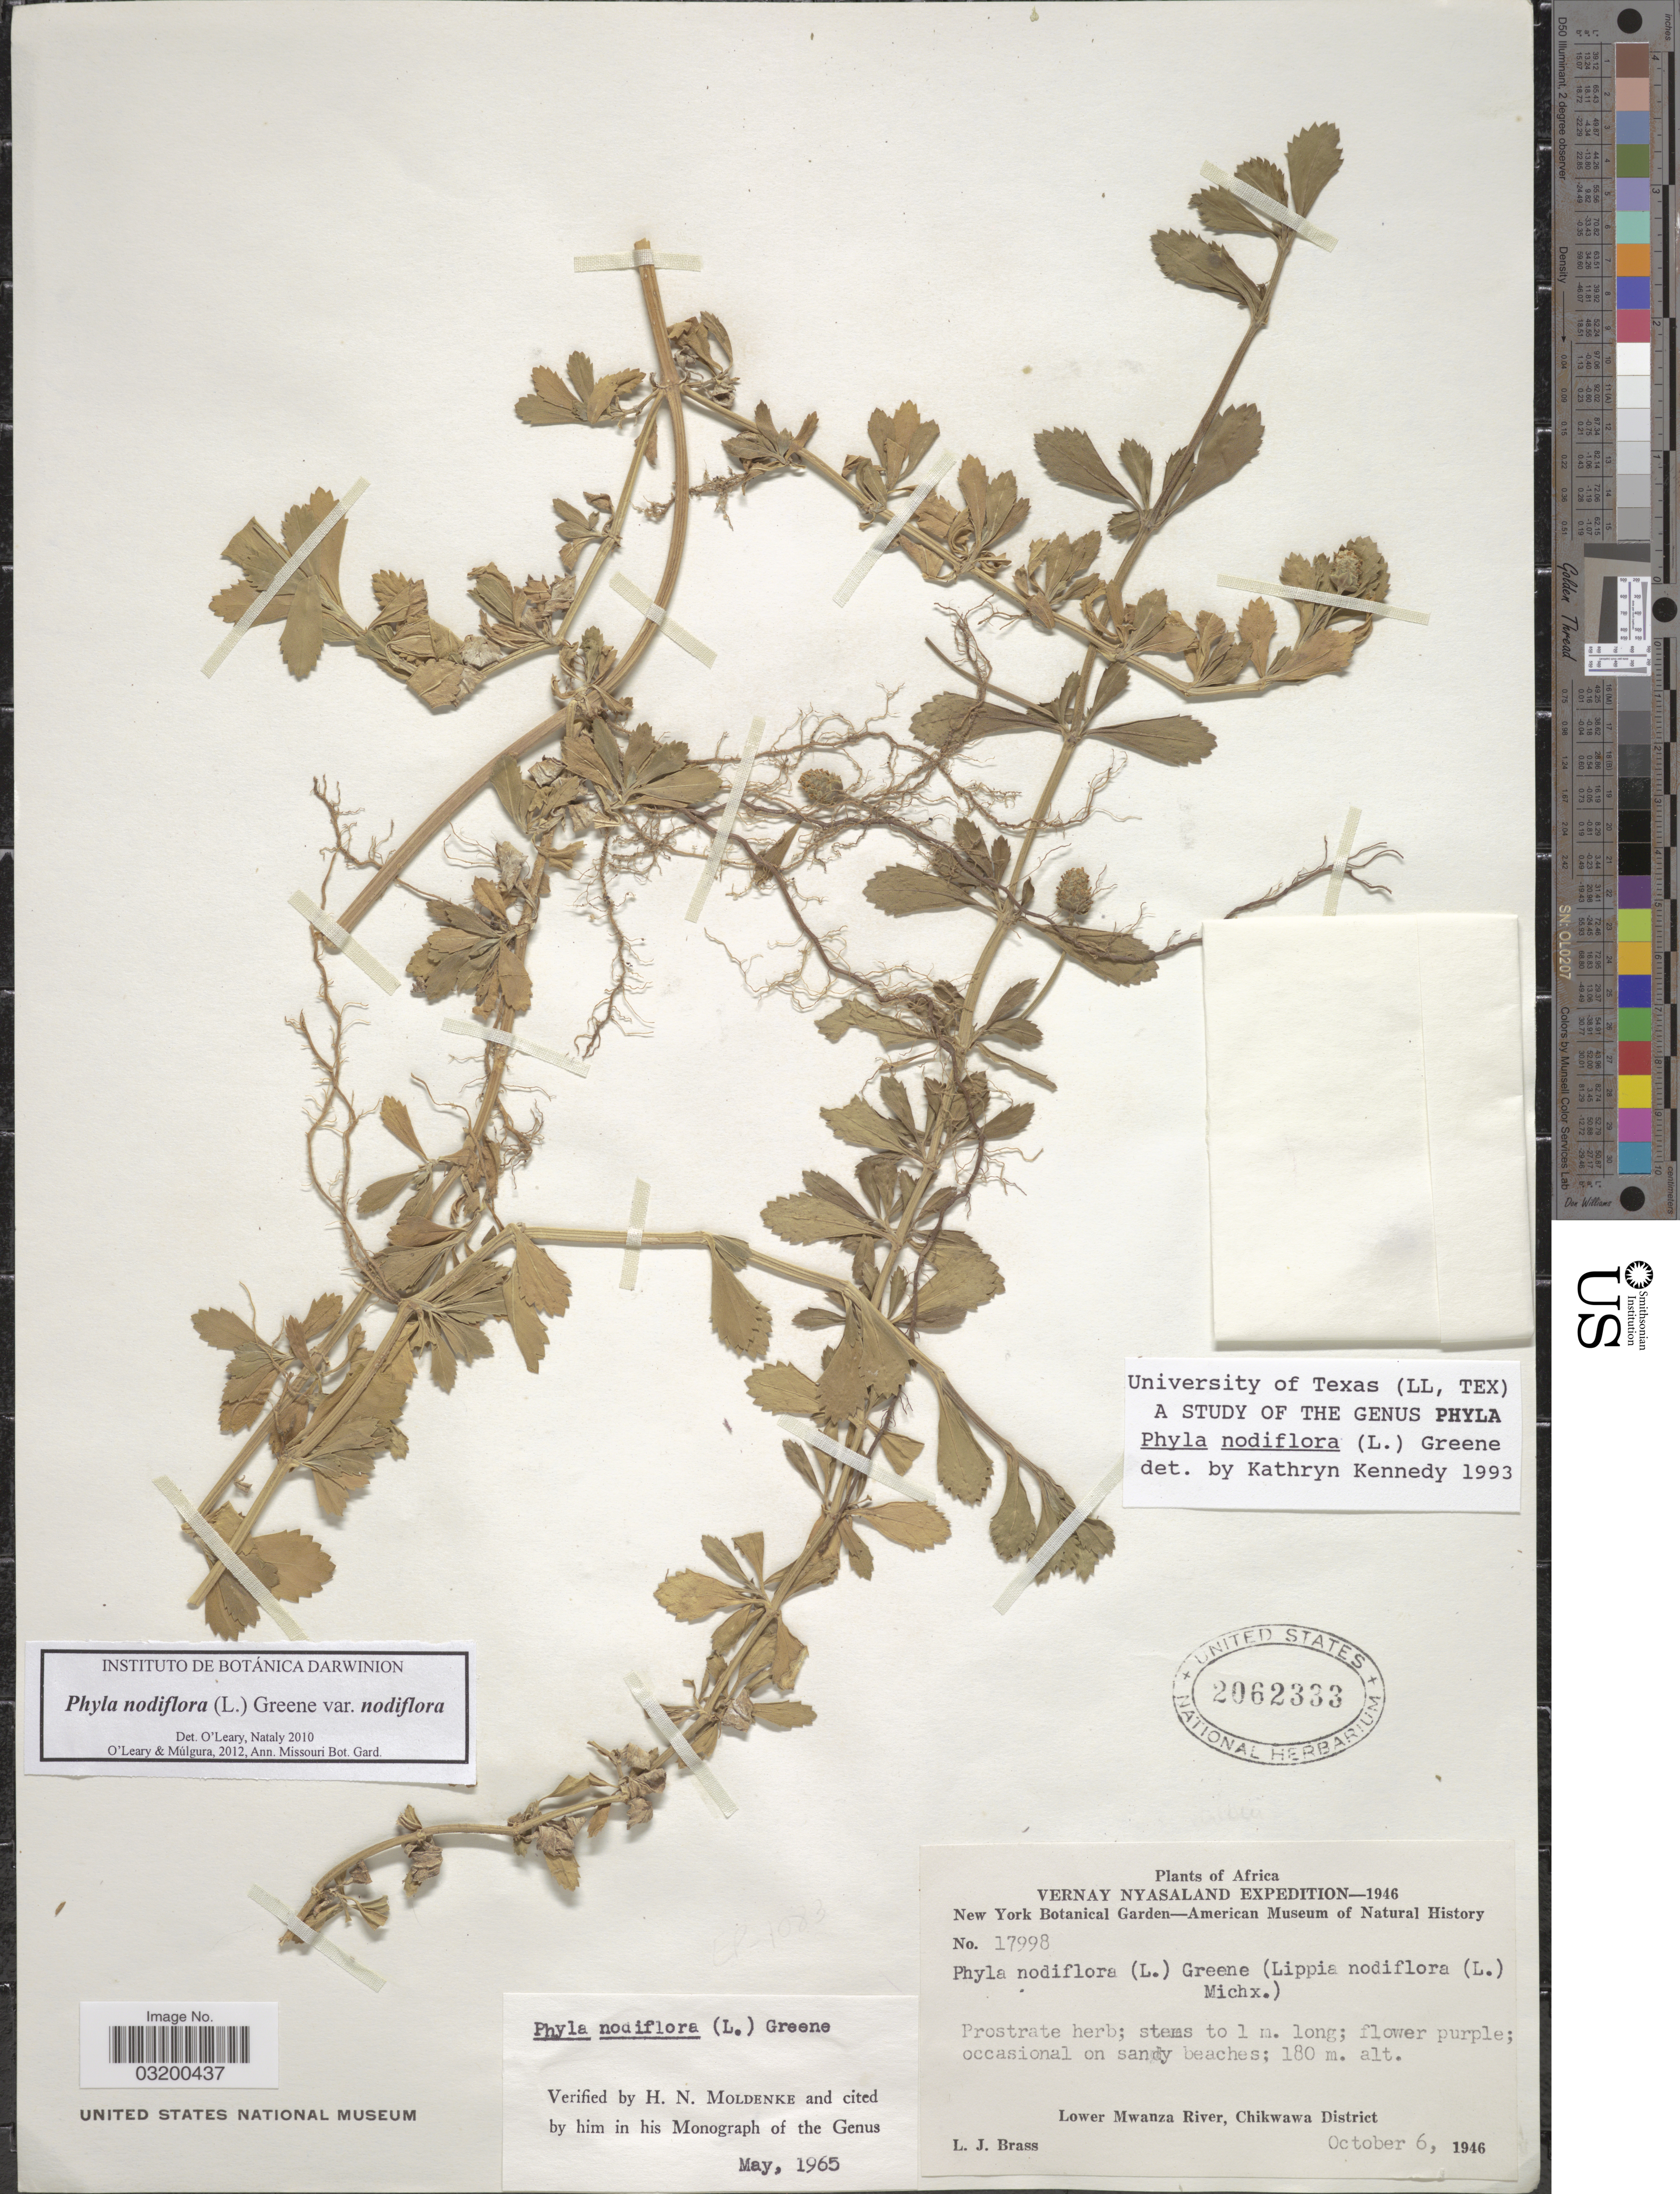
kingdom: Plantae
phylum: Tracheophyta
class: Magnoliopsida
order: Lamiales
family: Verbenaceae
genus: Phyla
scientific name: Phyla nodiflora var. nodiflora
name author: (L.) Greene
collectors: L. J. Brass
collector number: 17998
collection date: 1946-10-06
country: Malawi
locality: Vernay Nyasaland. Lower Mwanza River, Chikwawa District.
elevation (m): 180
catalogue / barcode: US 2062333